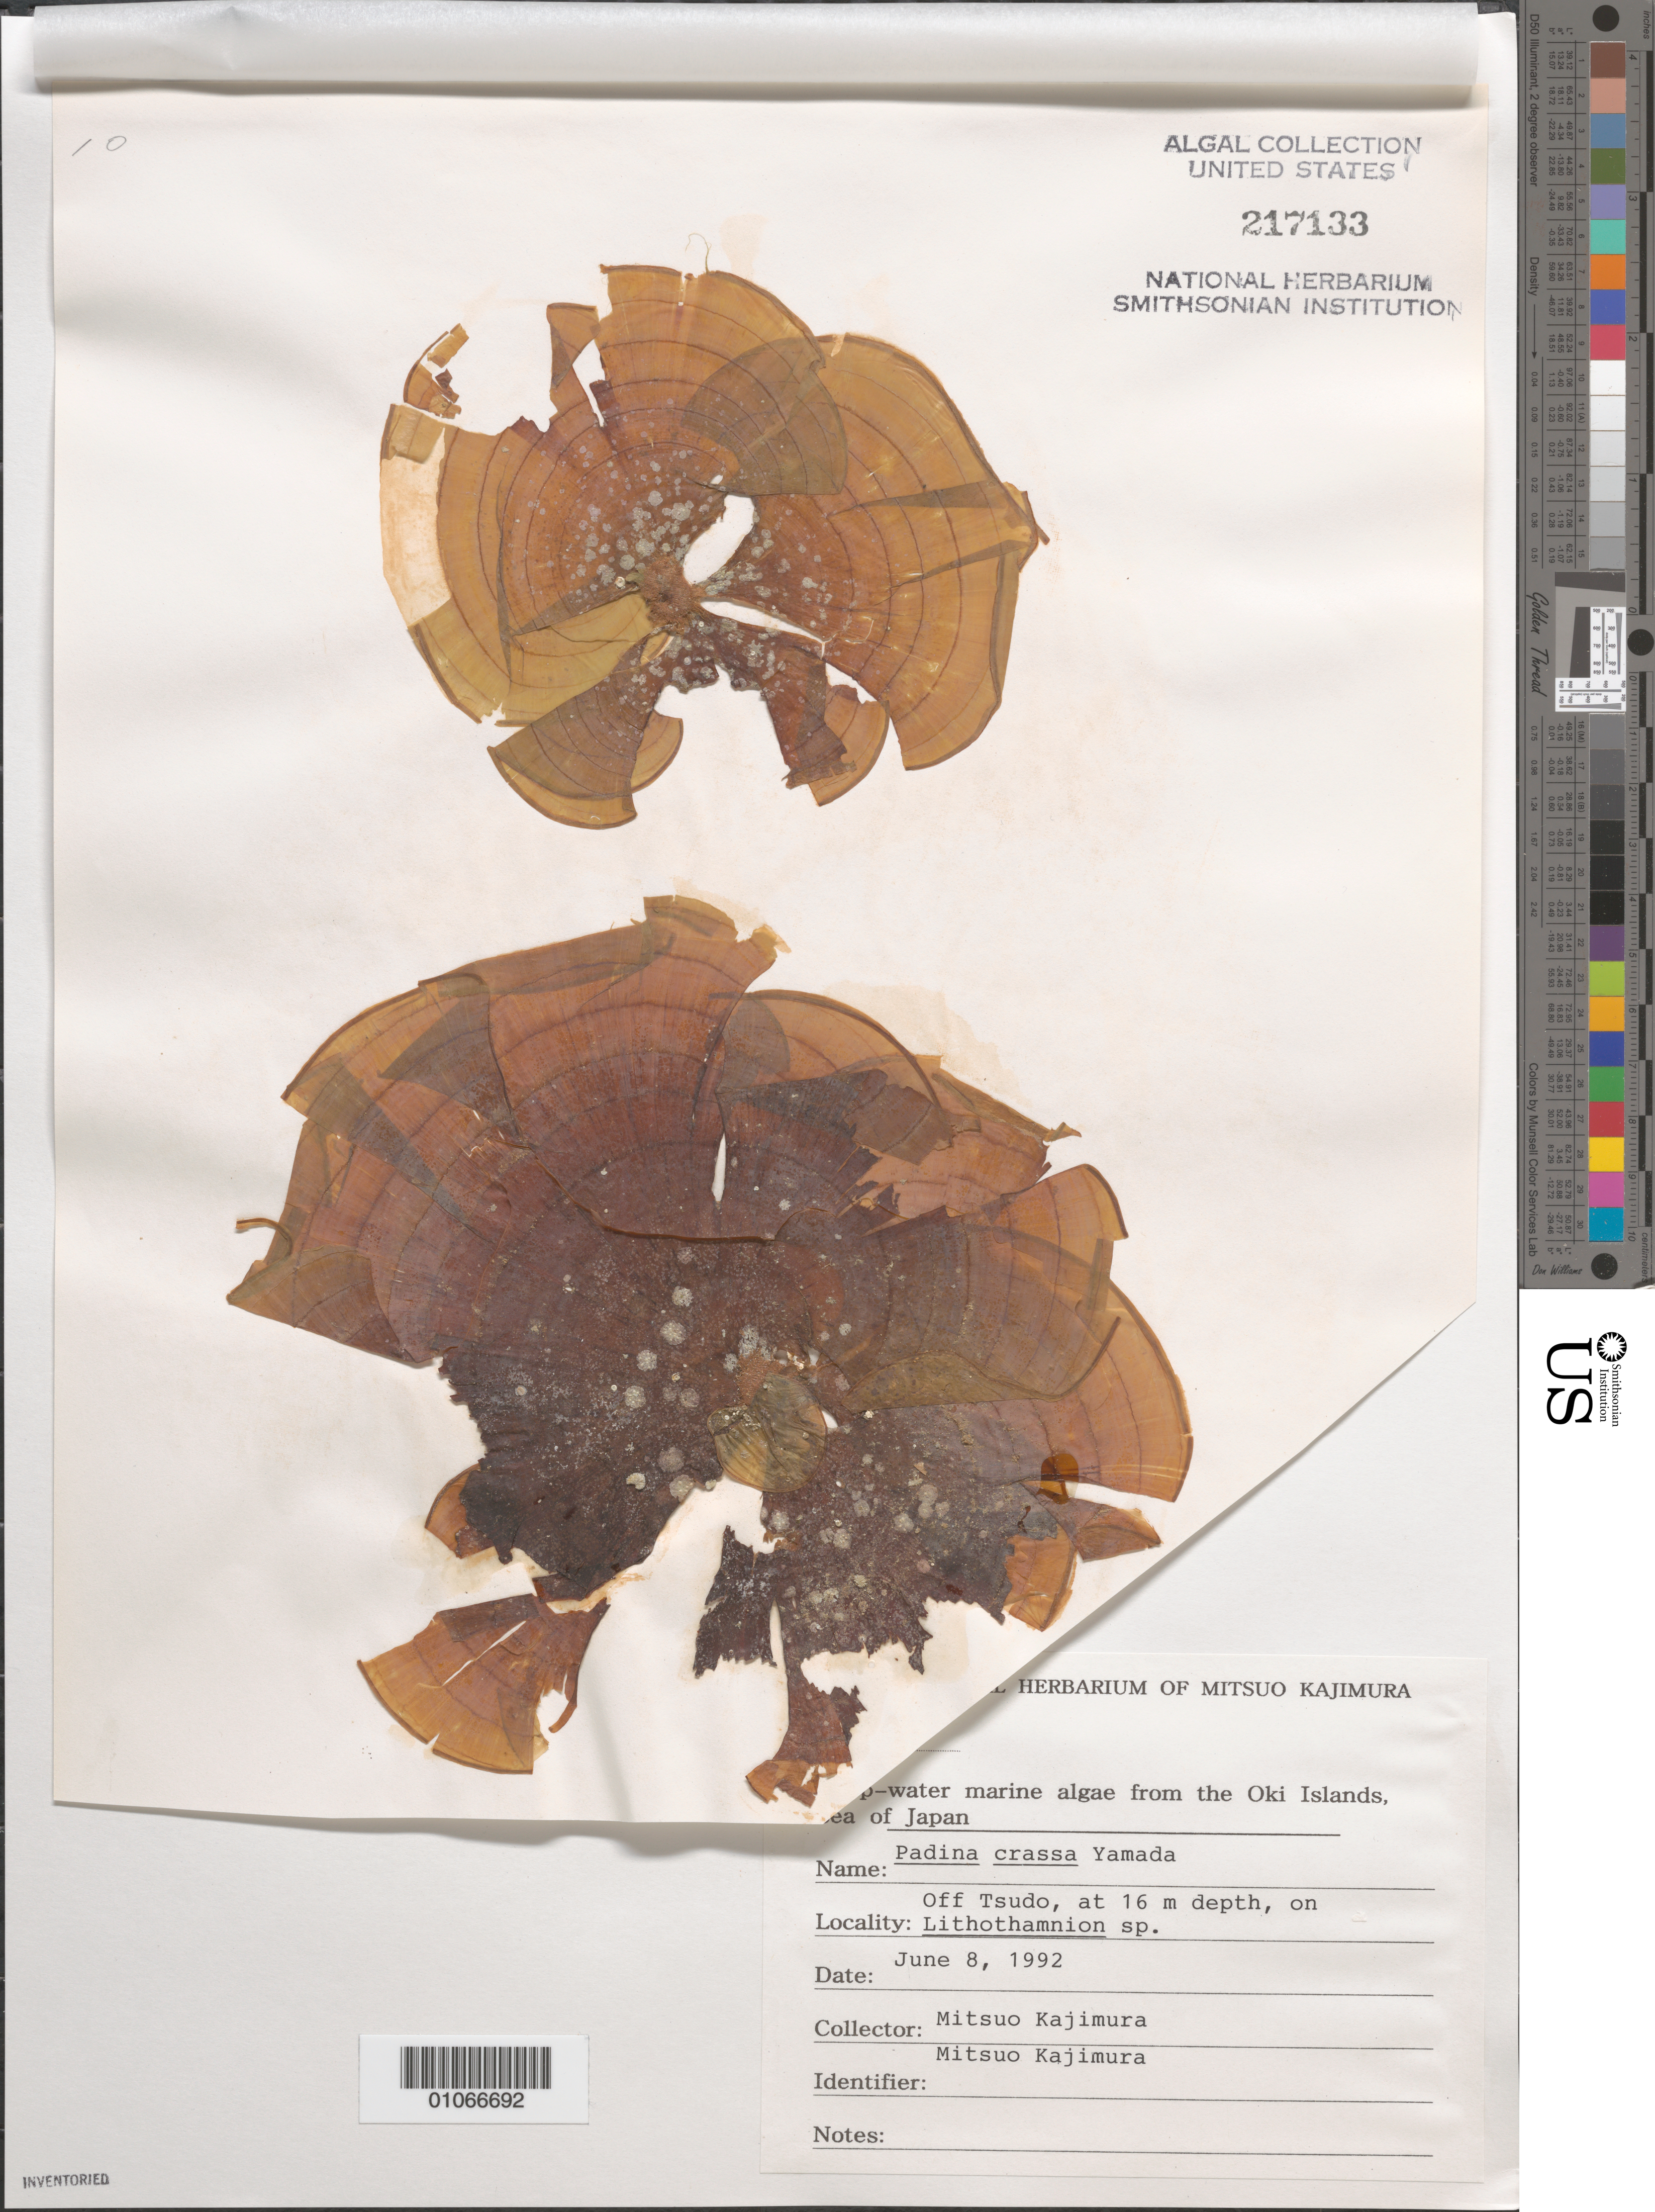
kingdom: Chromista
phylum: Ochrophyta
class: Phaeophyceae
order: Dictyotales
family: Dictyotaceae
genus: Padina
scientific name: Padina gymnospora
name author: (Kütz.) O.G. Sond.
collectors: M. Kajimura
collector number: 27 & specimen 10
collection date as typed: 08 Jun 1992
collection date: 1992-06-08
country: Japan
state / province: Simane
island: Oki Is.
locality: Off Tsudo [village], Sea of Japan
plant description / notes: Phycologial Herbarium of Mitsuo Kajimura, Deep-water marine algae from the Oki Islands, Sea of Japan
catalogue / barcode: US 217133